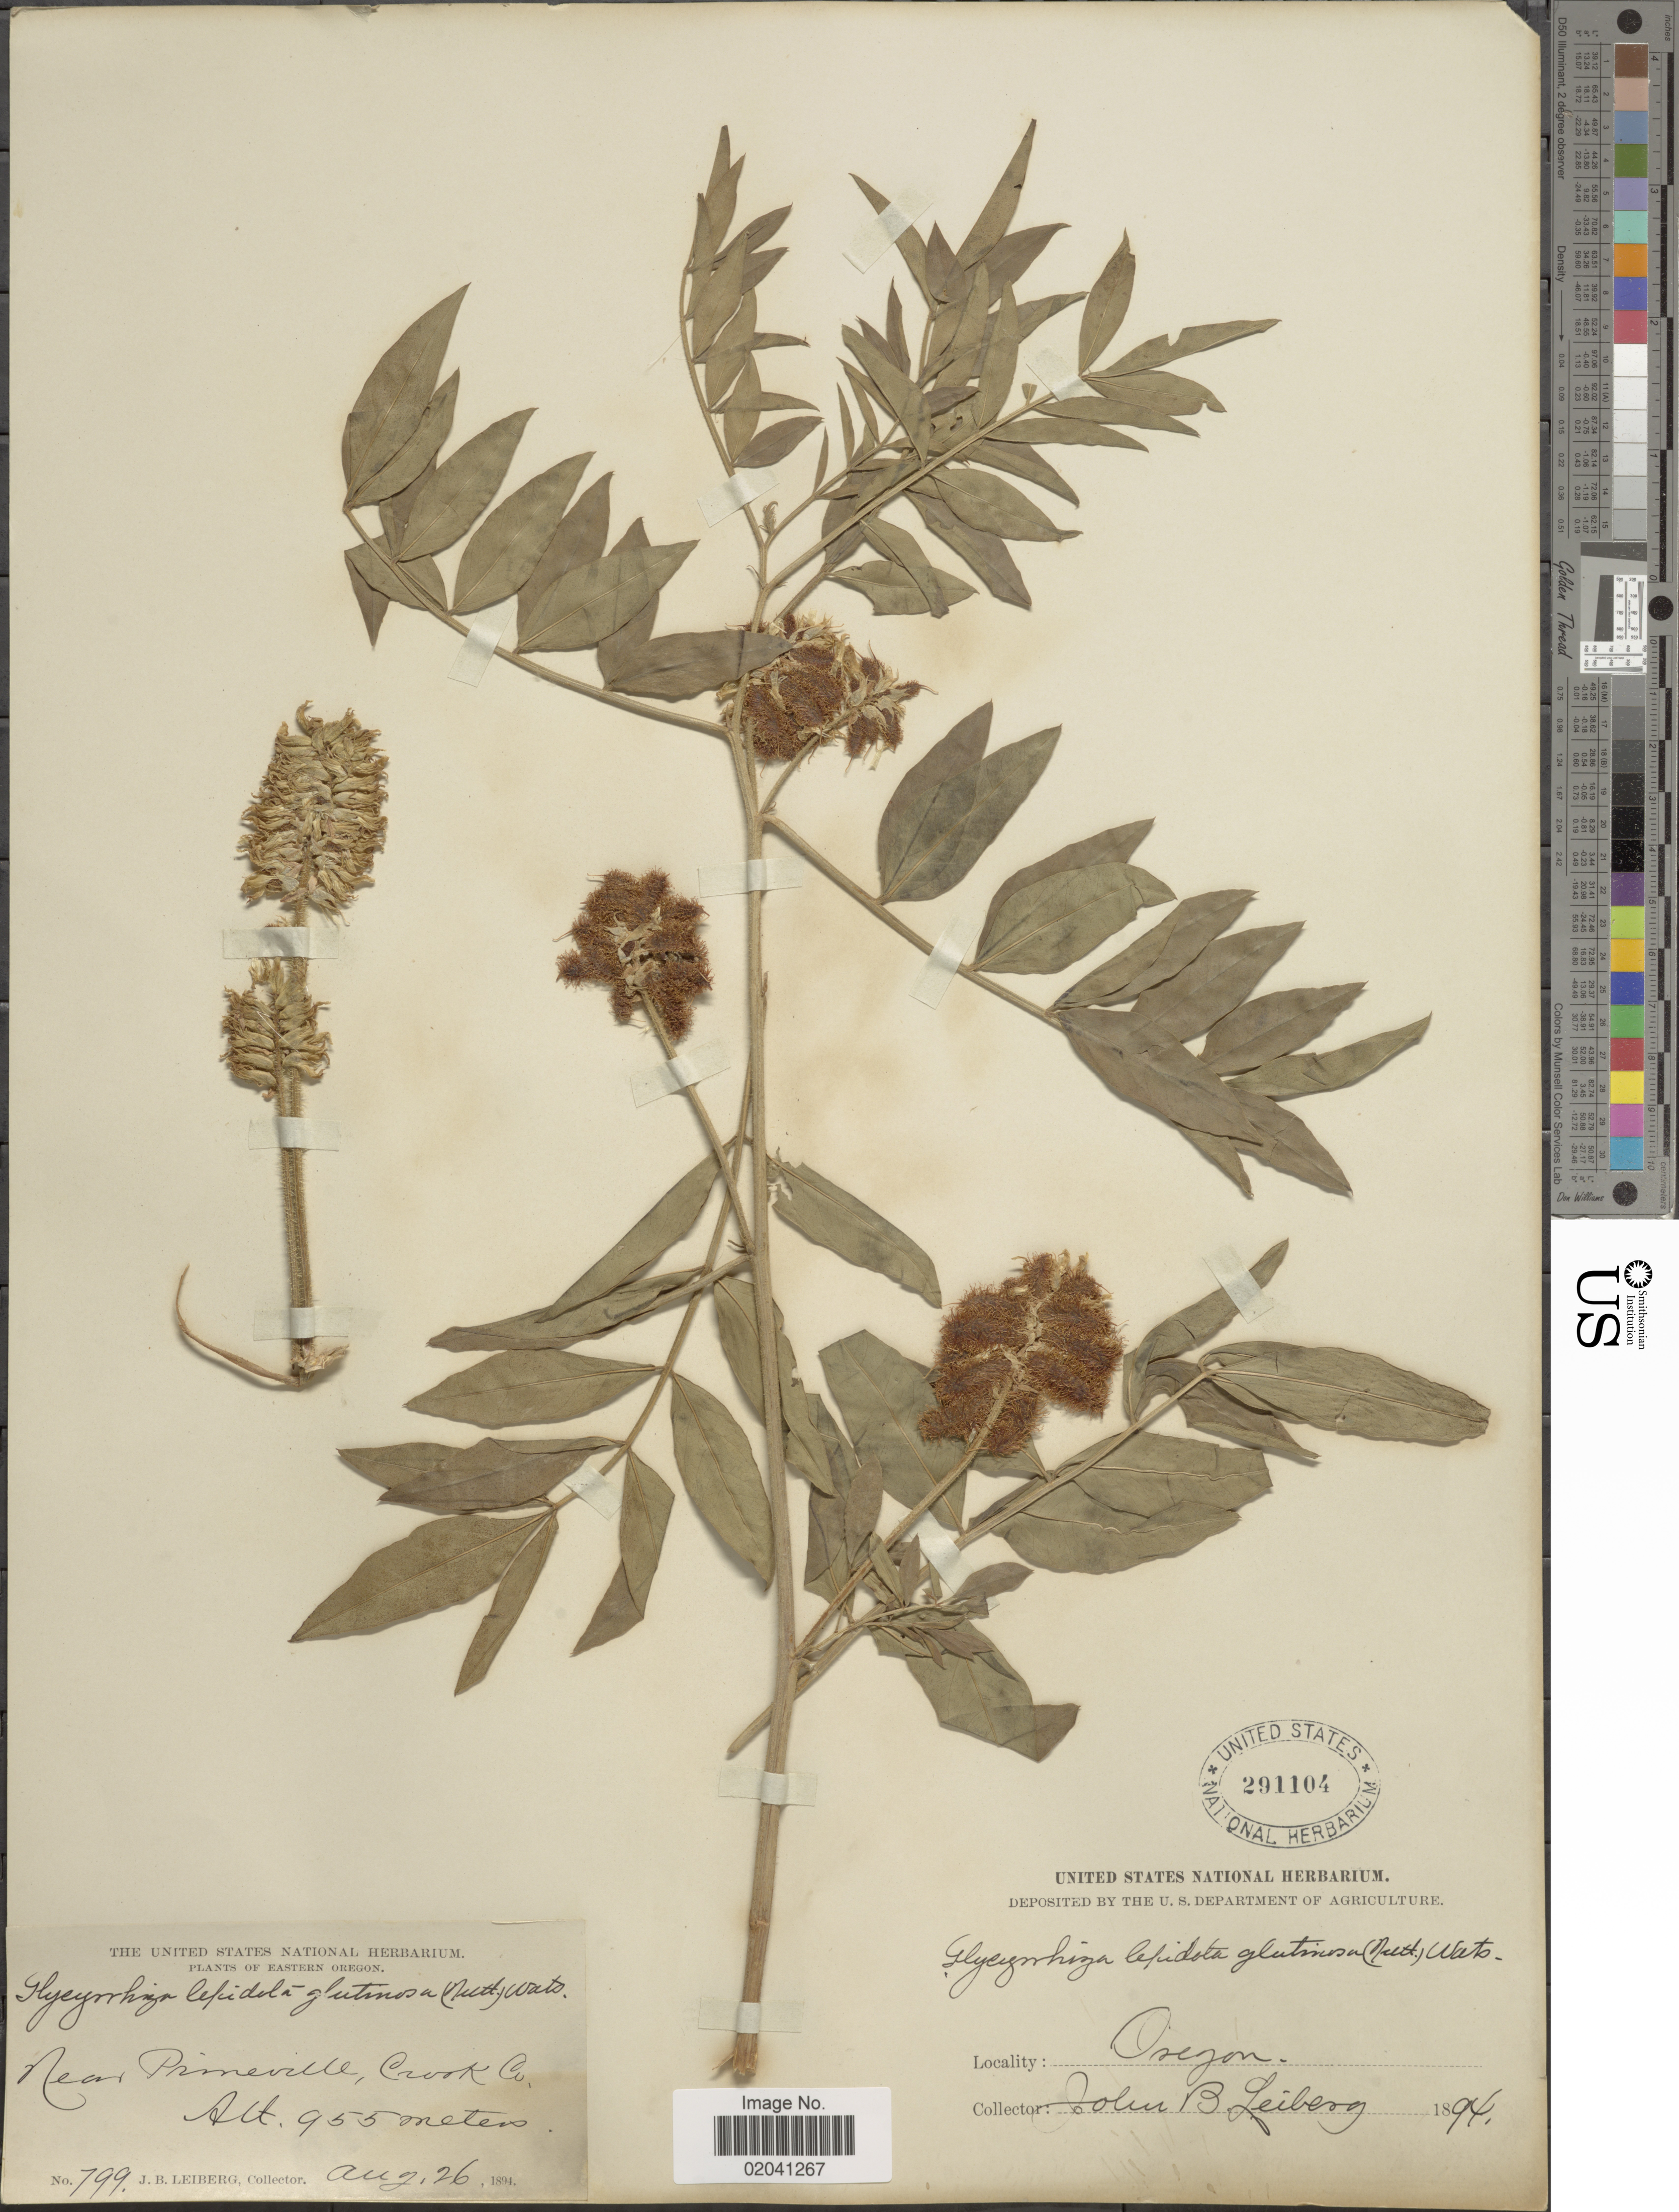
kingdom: Plantae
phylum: Tracheophyta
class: Magnoliopsida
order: Fabales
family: Fabaceae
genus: Glycyrrhiza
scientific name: Glycyrrhiza lepidota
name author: Pursh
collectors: J. B. Leiberg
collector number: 799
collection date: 1894-08-26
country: United States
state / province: Oregon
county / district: Crook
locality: Eastern Oregon. Near Primeville, Crook Co.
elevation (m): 955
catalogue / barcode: US 291104